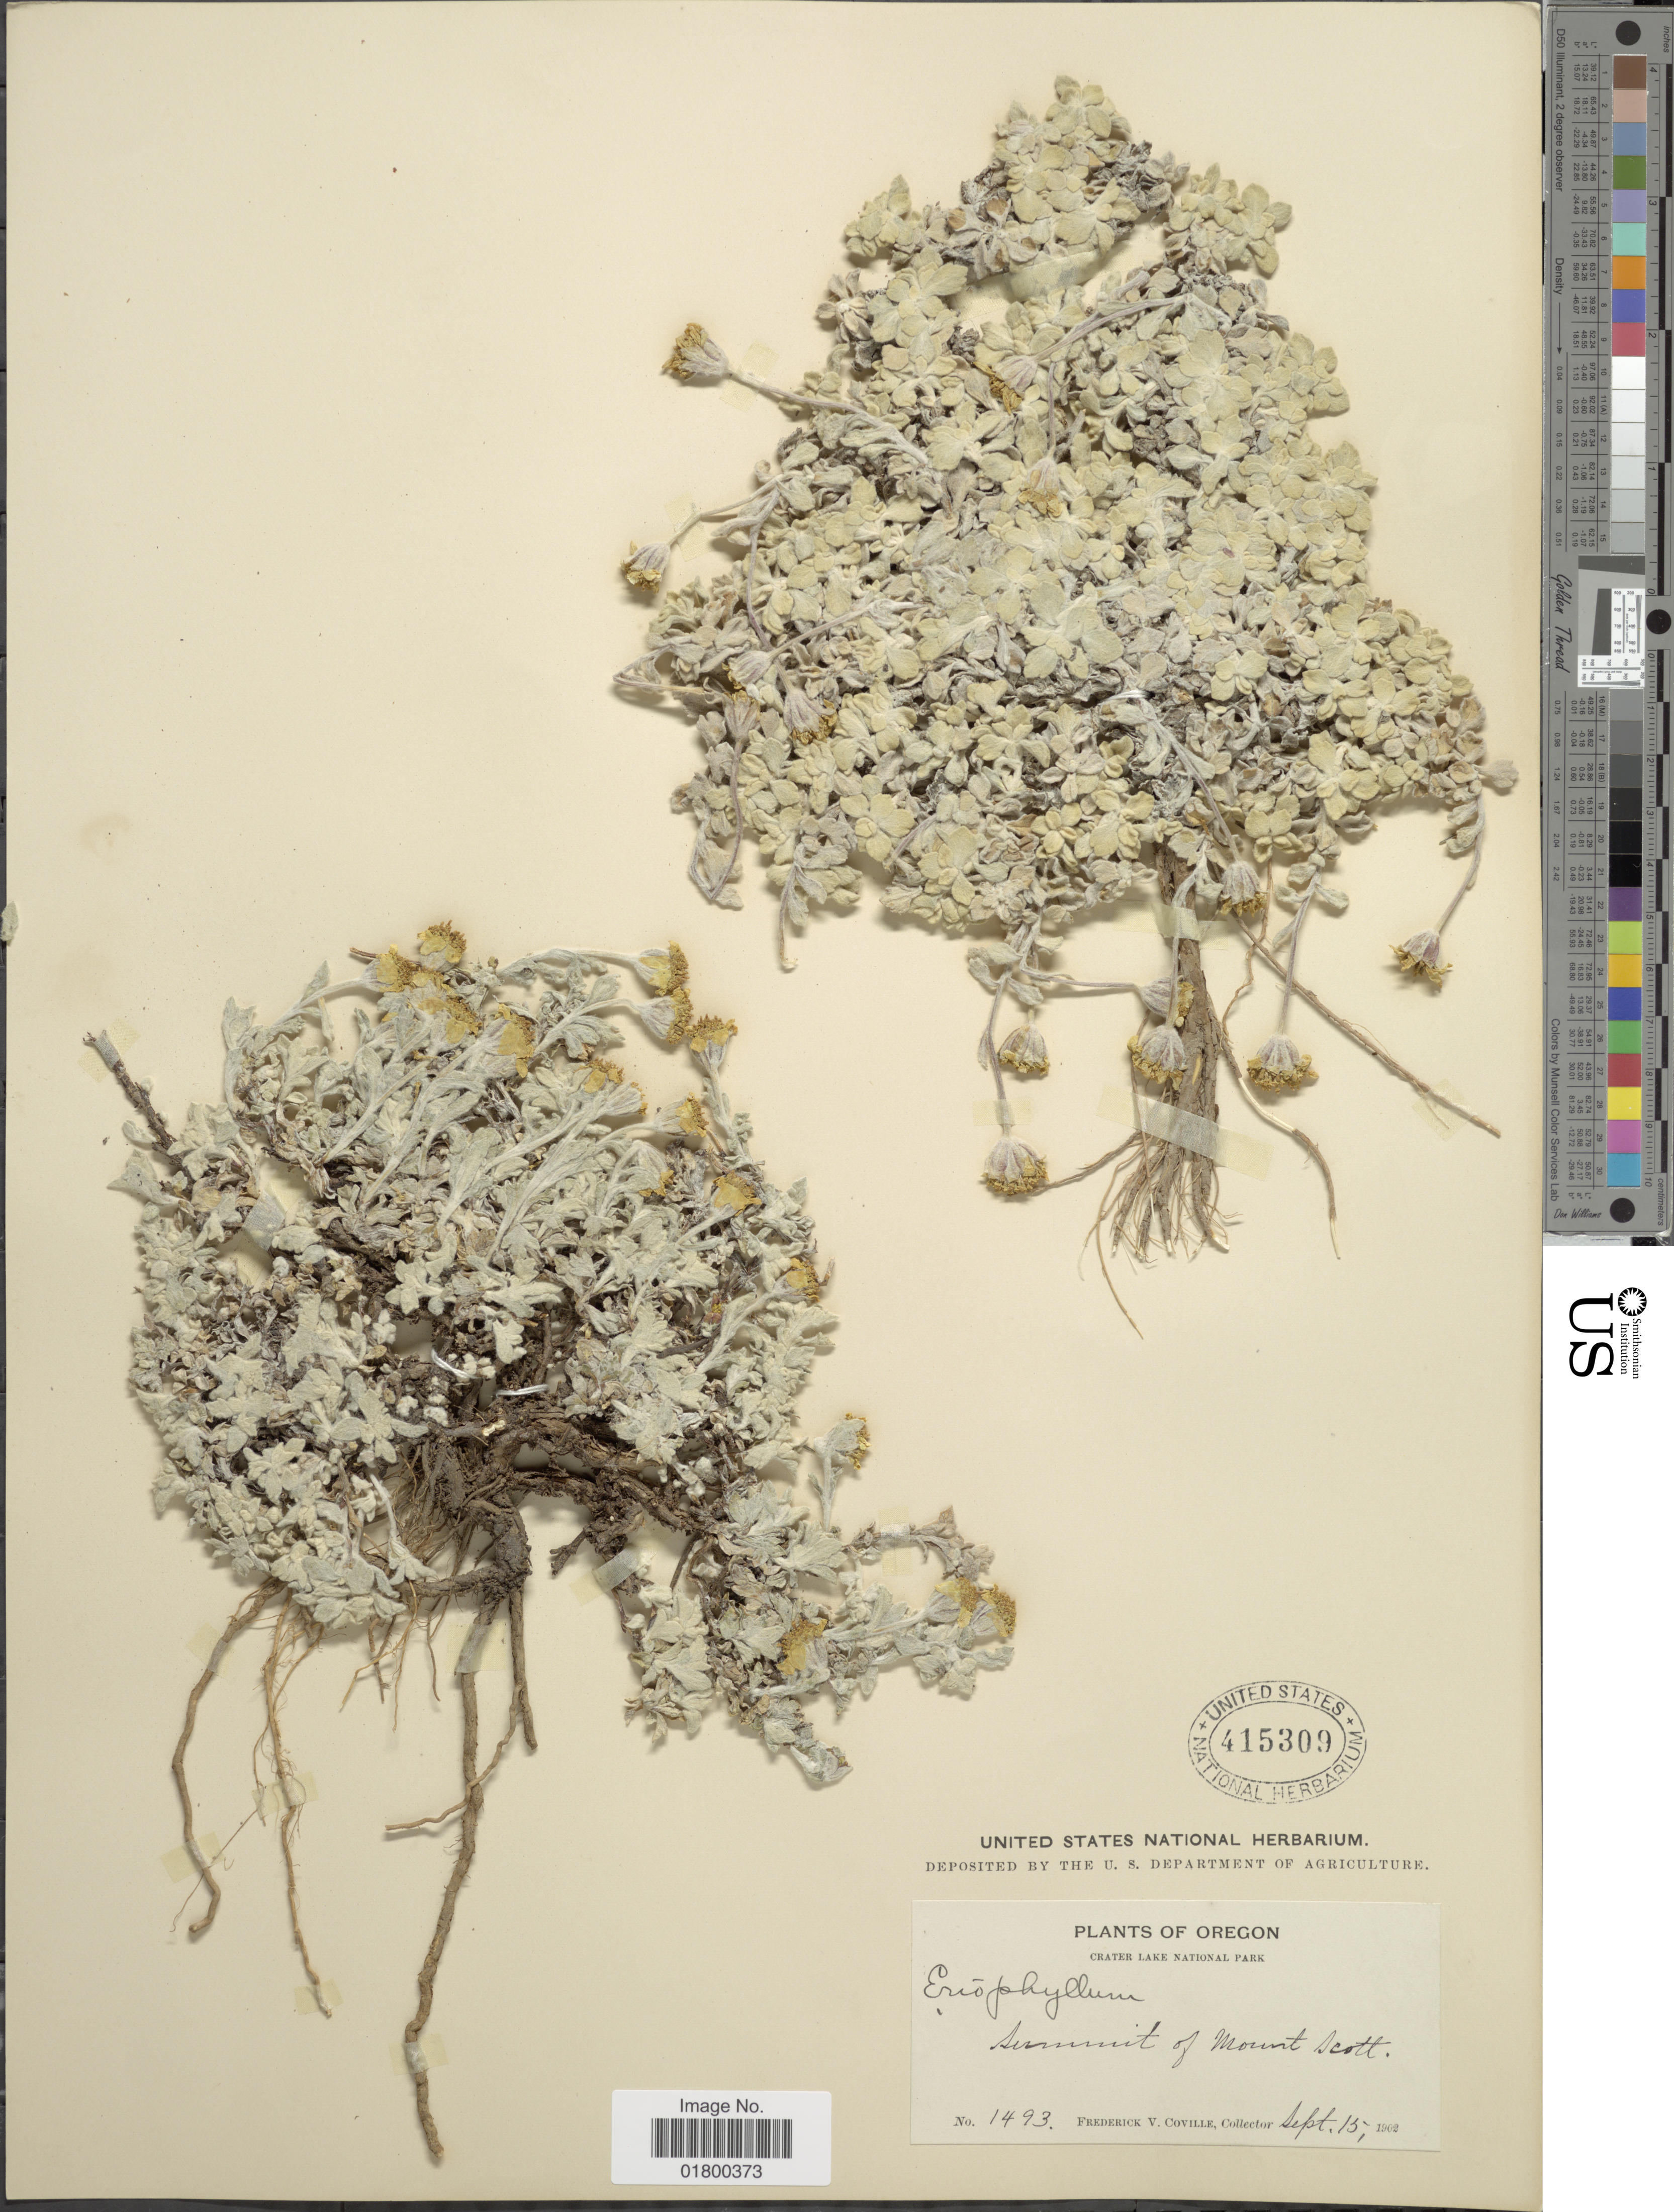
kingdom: Plantae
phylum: Tracheophyta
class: Magnoliopsida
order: Asterales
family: Asteraceae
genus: Eriophyllum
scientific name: Eriophyllum lanatum var. lanatum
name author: (Pursh) J. Forbes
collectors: F. V. Coville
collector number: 1493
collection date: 1902-09-15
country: United States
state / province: Oregon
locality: Crater Lake National Park, Summit of Mount Scott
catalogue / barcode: US 415309